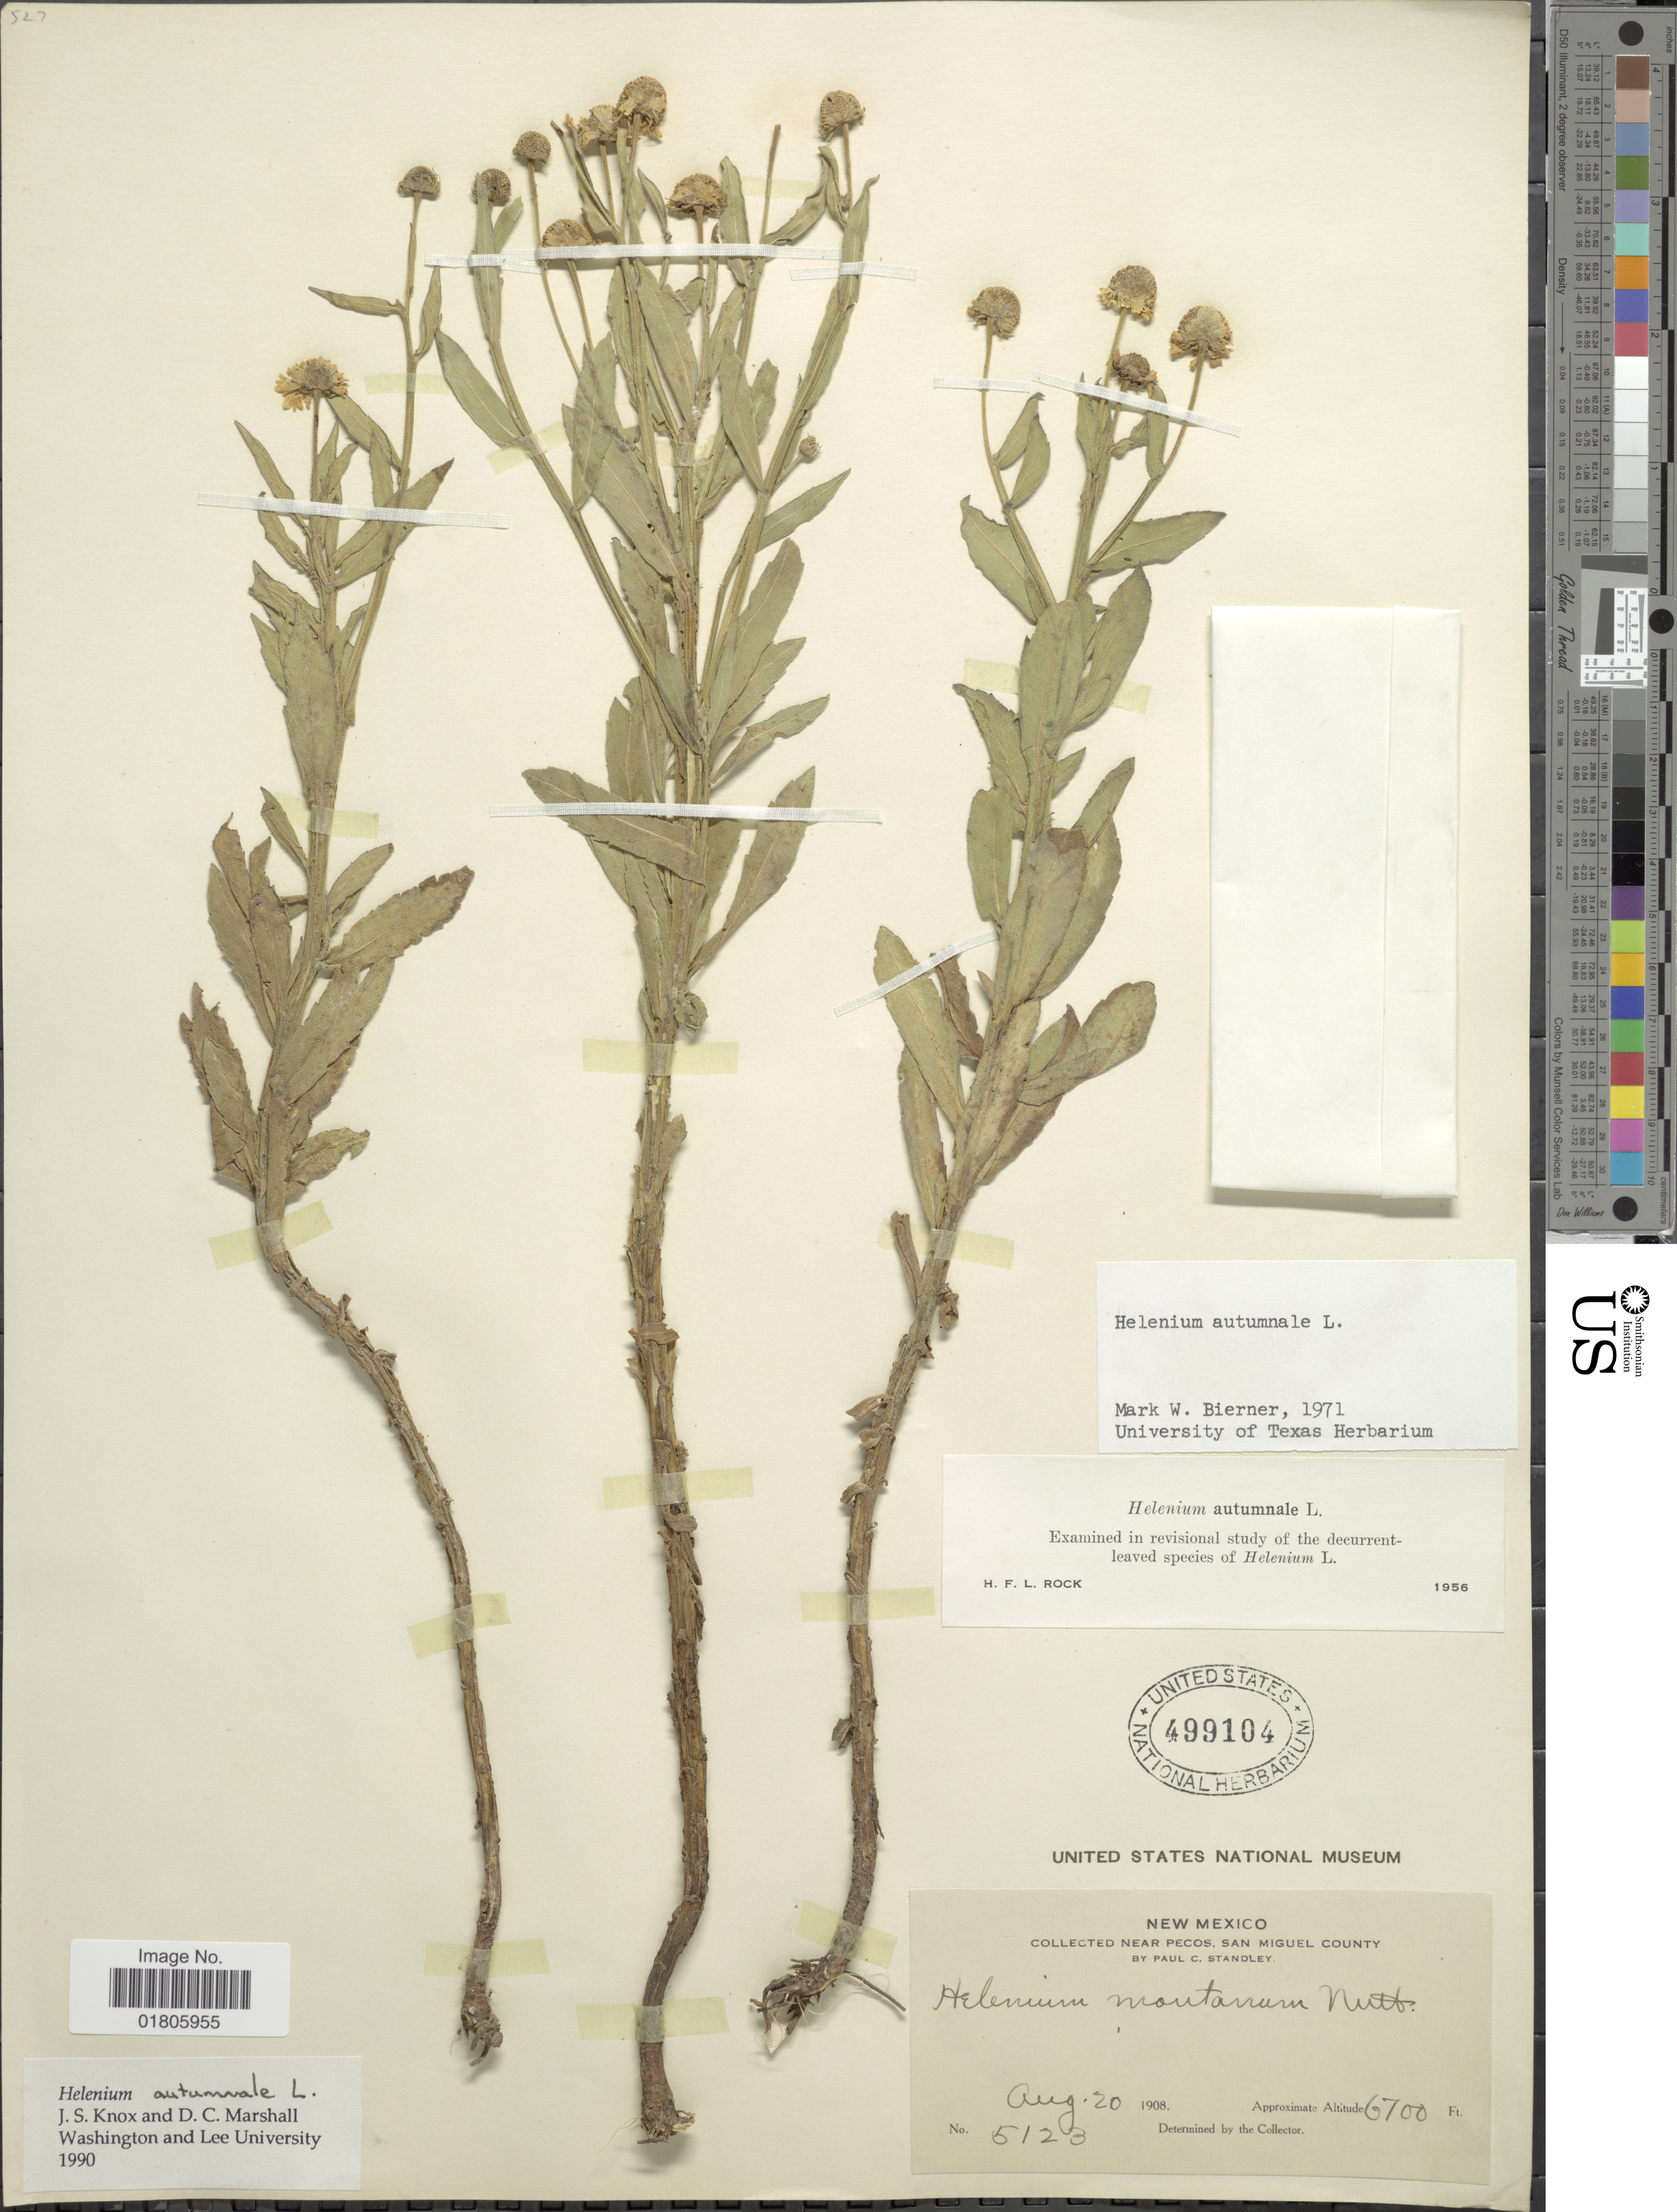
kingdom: Plantae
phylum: Tracheophyta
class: Magnoliopsida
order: Asterales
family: Asteraceae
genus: Helenium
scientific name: Helenium autumnale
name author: L.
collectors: P. C. Standley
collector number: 5123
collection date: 1908-08-20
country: United States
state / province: New Mexico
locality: Near Pecos San Miguel County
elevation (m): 2042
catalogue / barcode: US 499104